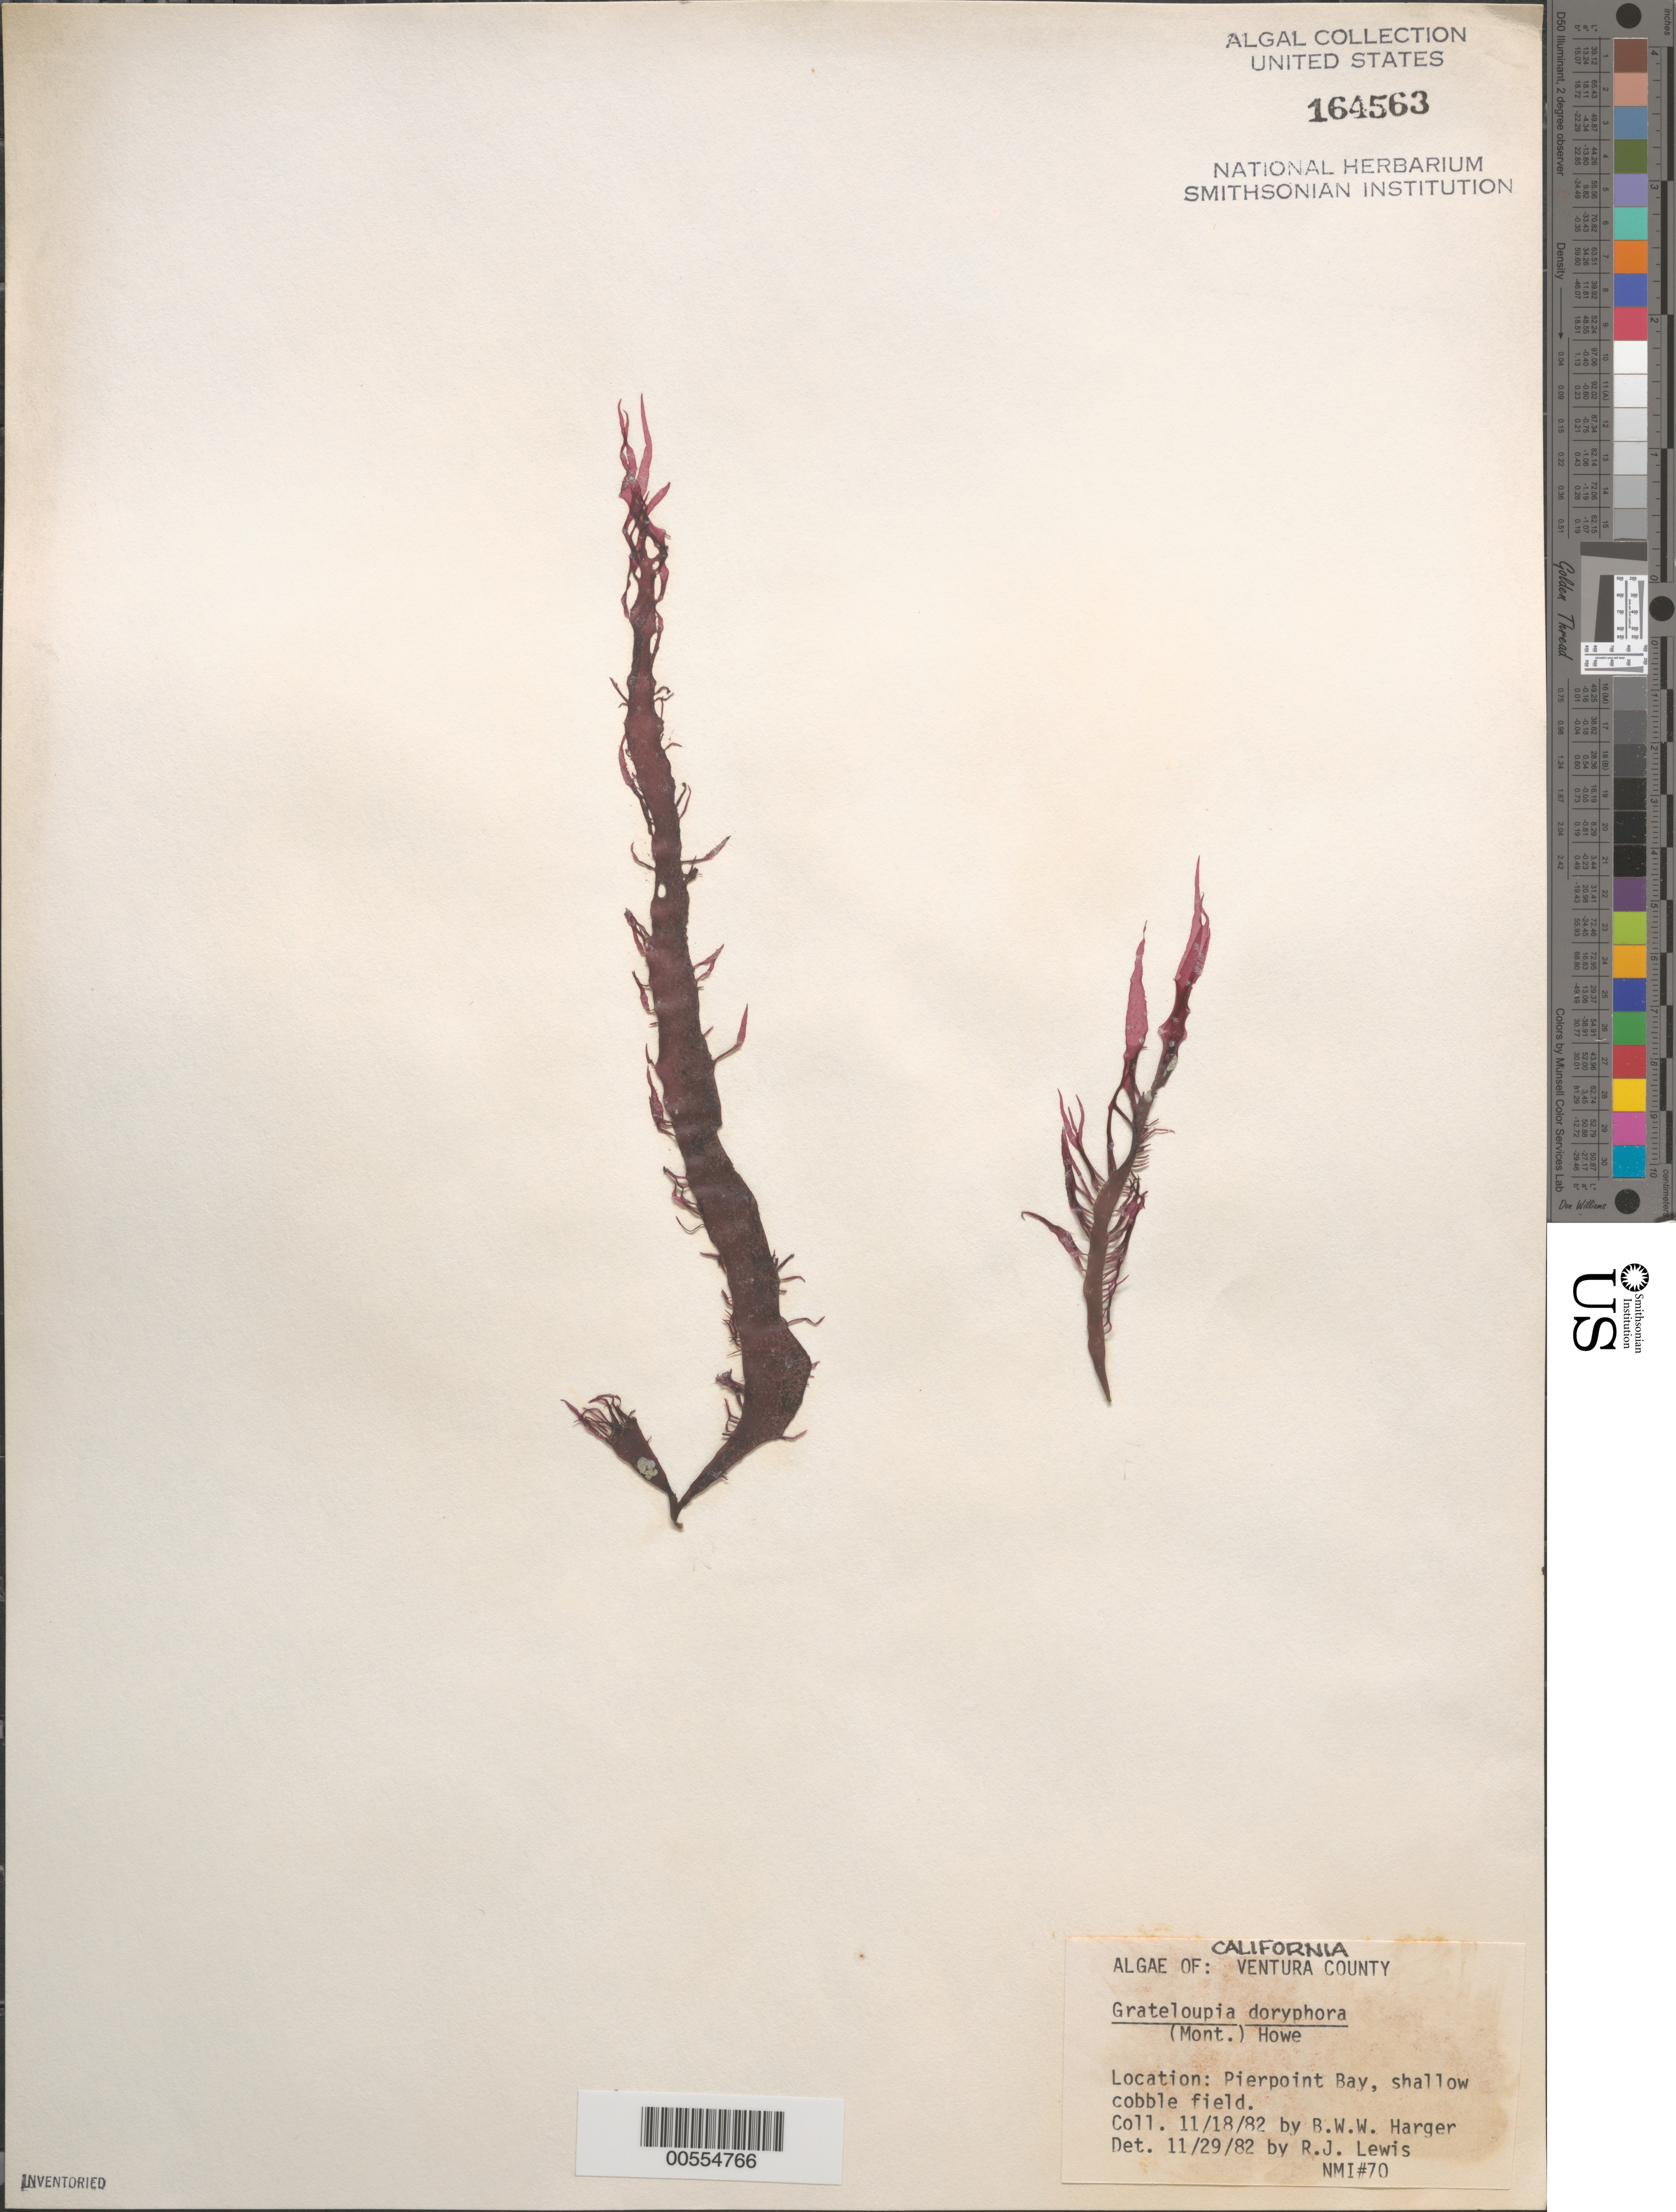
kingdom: Plantae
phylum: Rhodophyta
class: Florideophyceae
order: Halymeniales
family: Halymeniaceae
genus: Grateloupia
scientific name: Grateloupia doryphora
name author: (Mont.) Howe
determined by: Lewis, R. J.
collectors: B. W. Harger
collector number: NMI 70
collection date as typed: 18 Nov 1982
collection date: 1982-11-18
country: United States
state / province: California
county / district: Ventura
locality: Pierpoint Bay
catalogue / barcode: US 164563